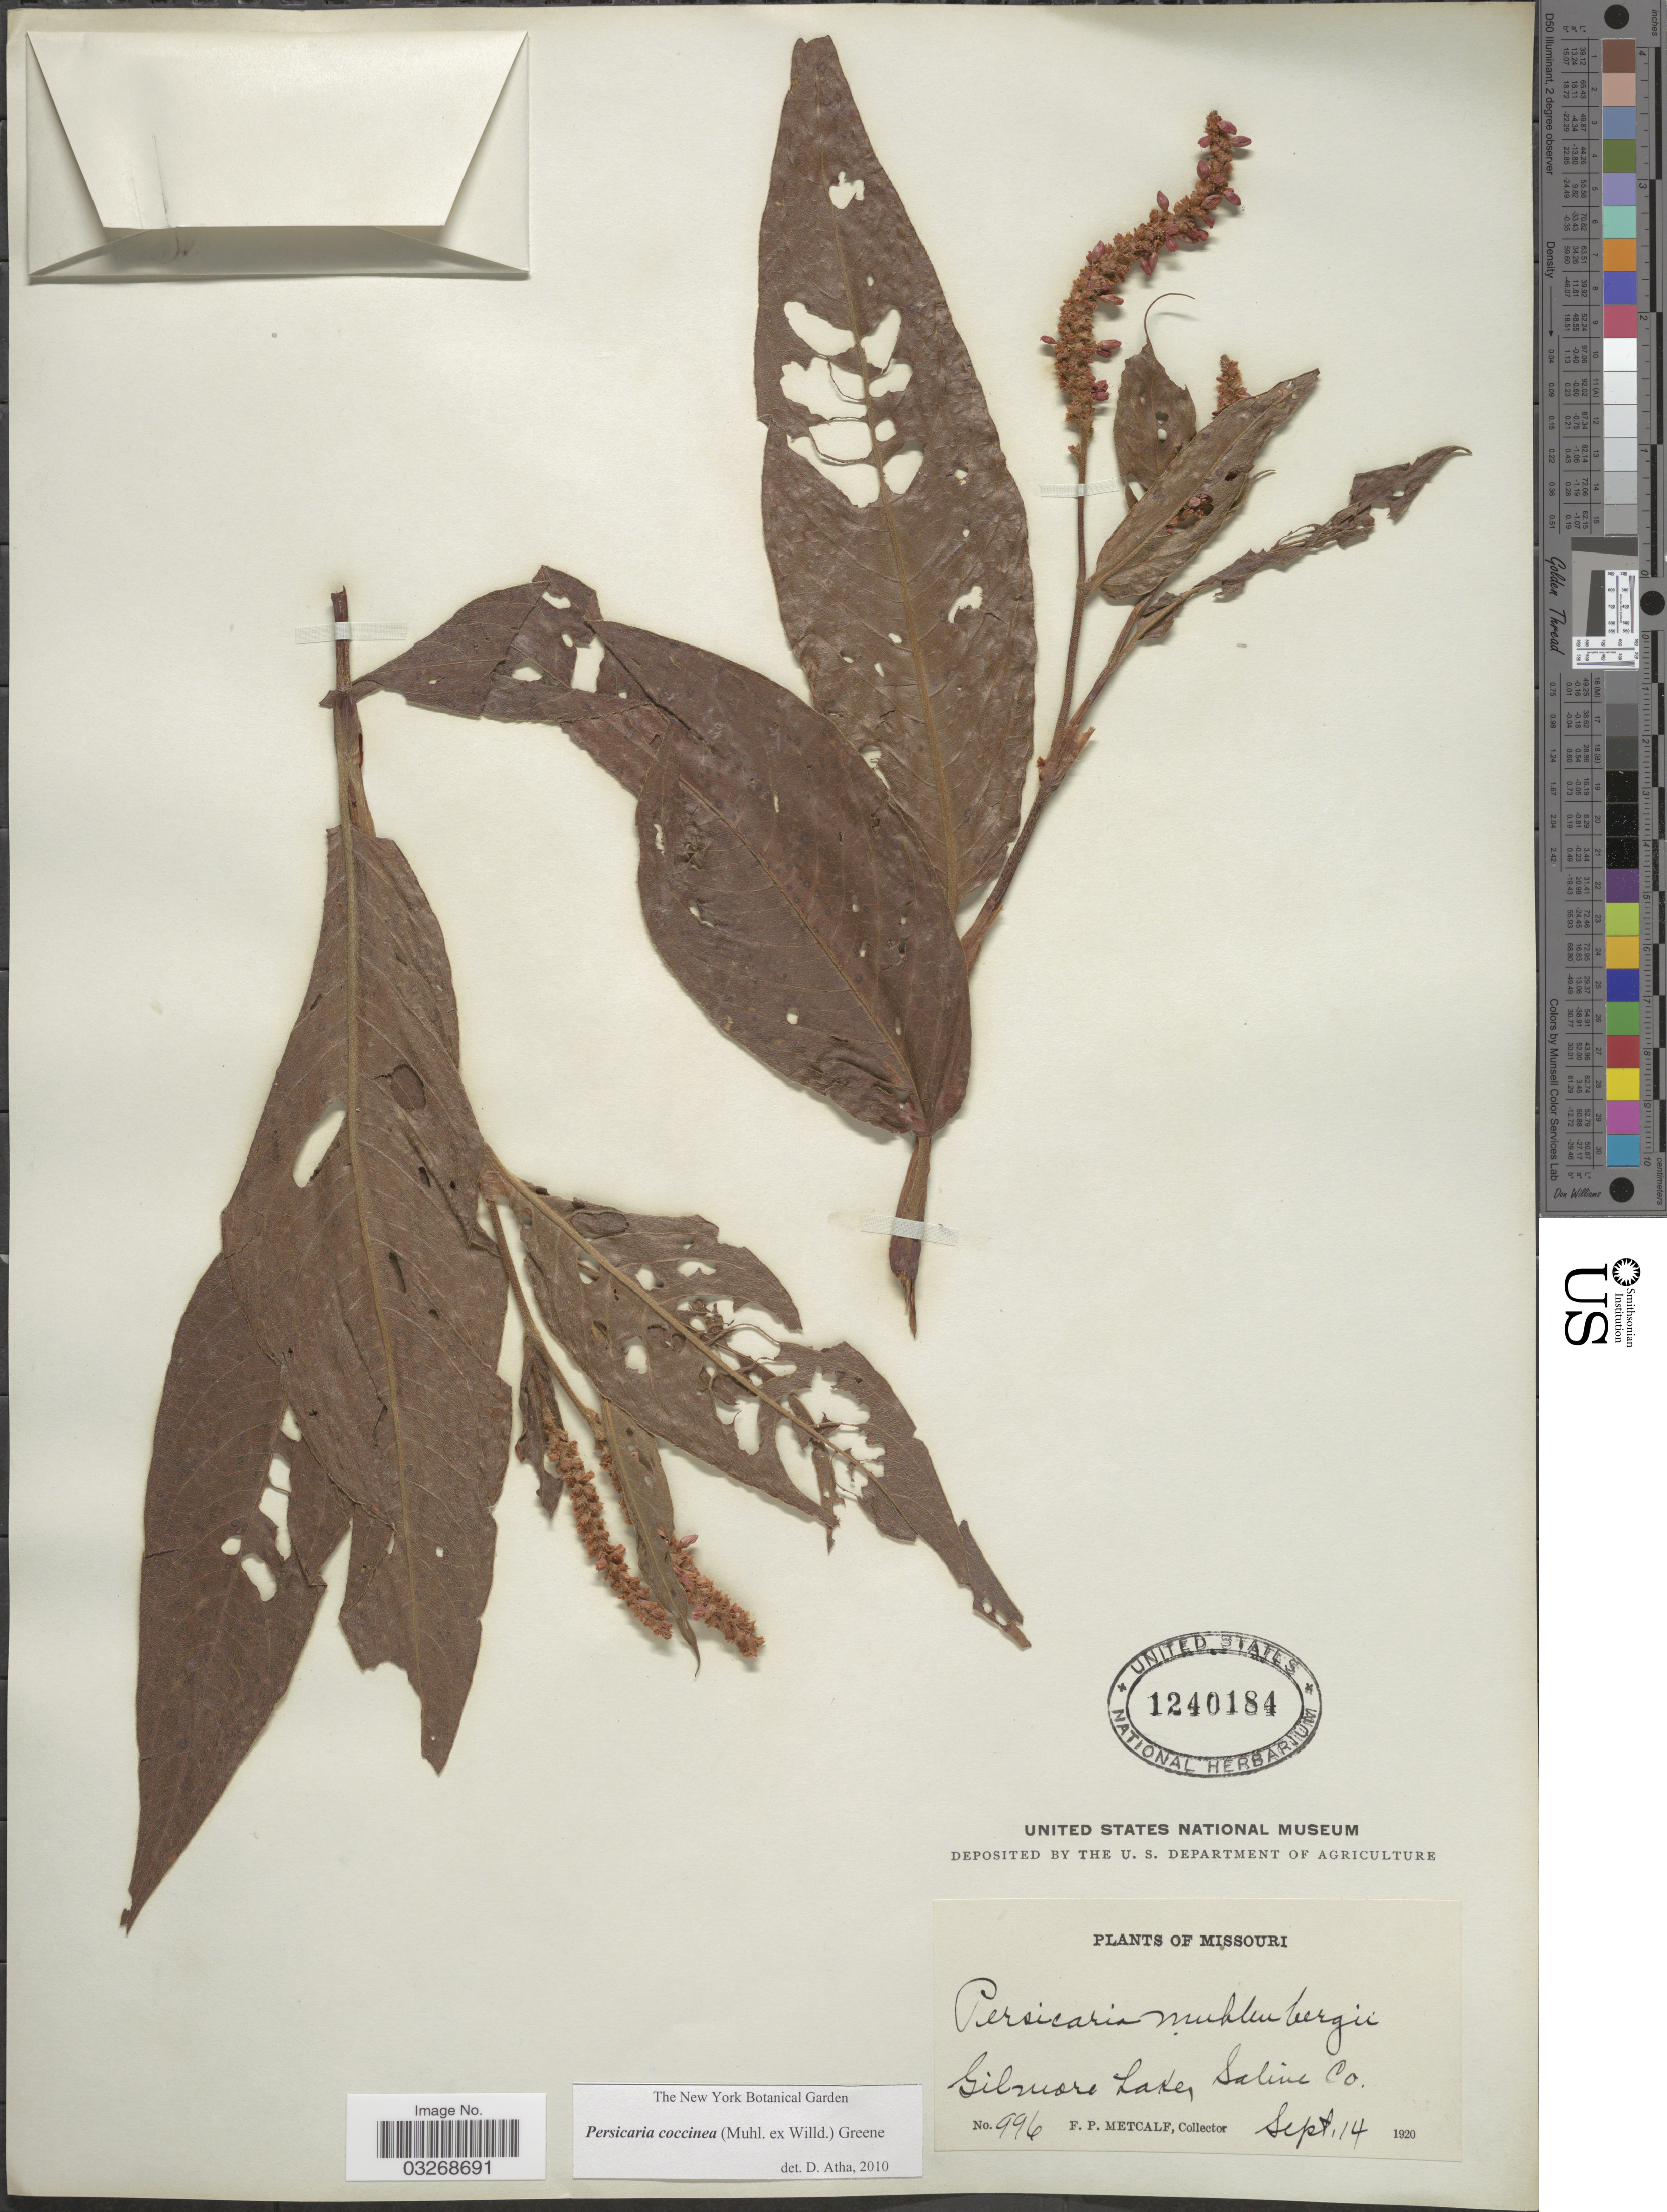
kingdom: Plantae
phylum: Tracheophyta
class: Magnoliopsida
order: Caryophyllales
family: Polygonaceae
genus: Persicaria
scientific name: Persicaria coccinea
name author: (Muhl. ex Willd.) Greene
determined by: Atha, D. E.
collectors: F. Metcalf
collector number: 996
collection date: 1920-09-14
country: United States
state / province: Missouri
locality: Gilmore Lake, Saline Co.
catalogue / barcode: US 1240184